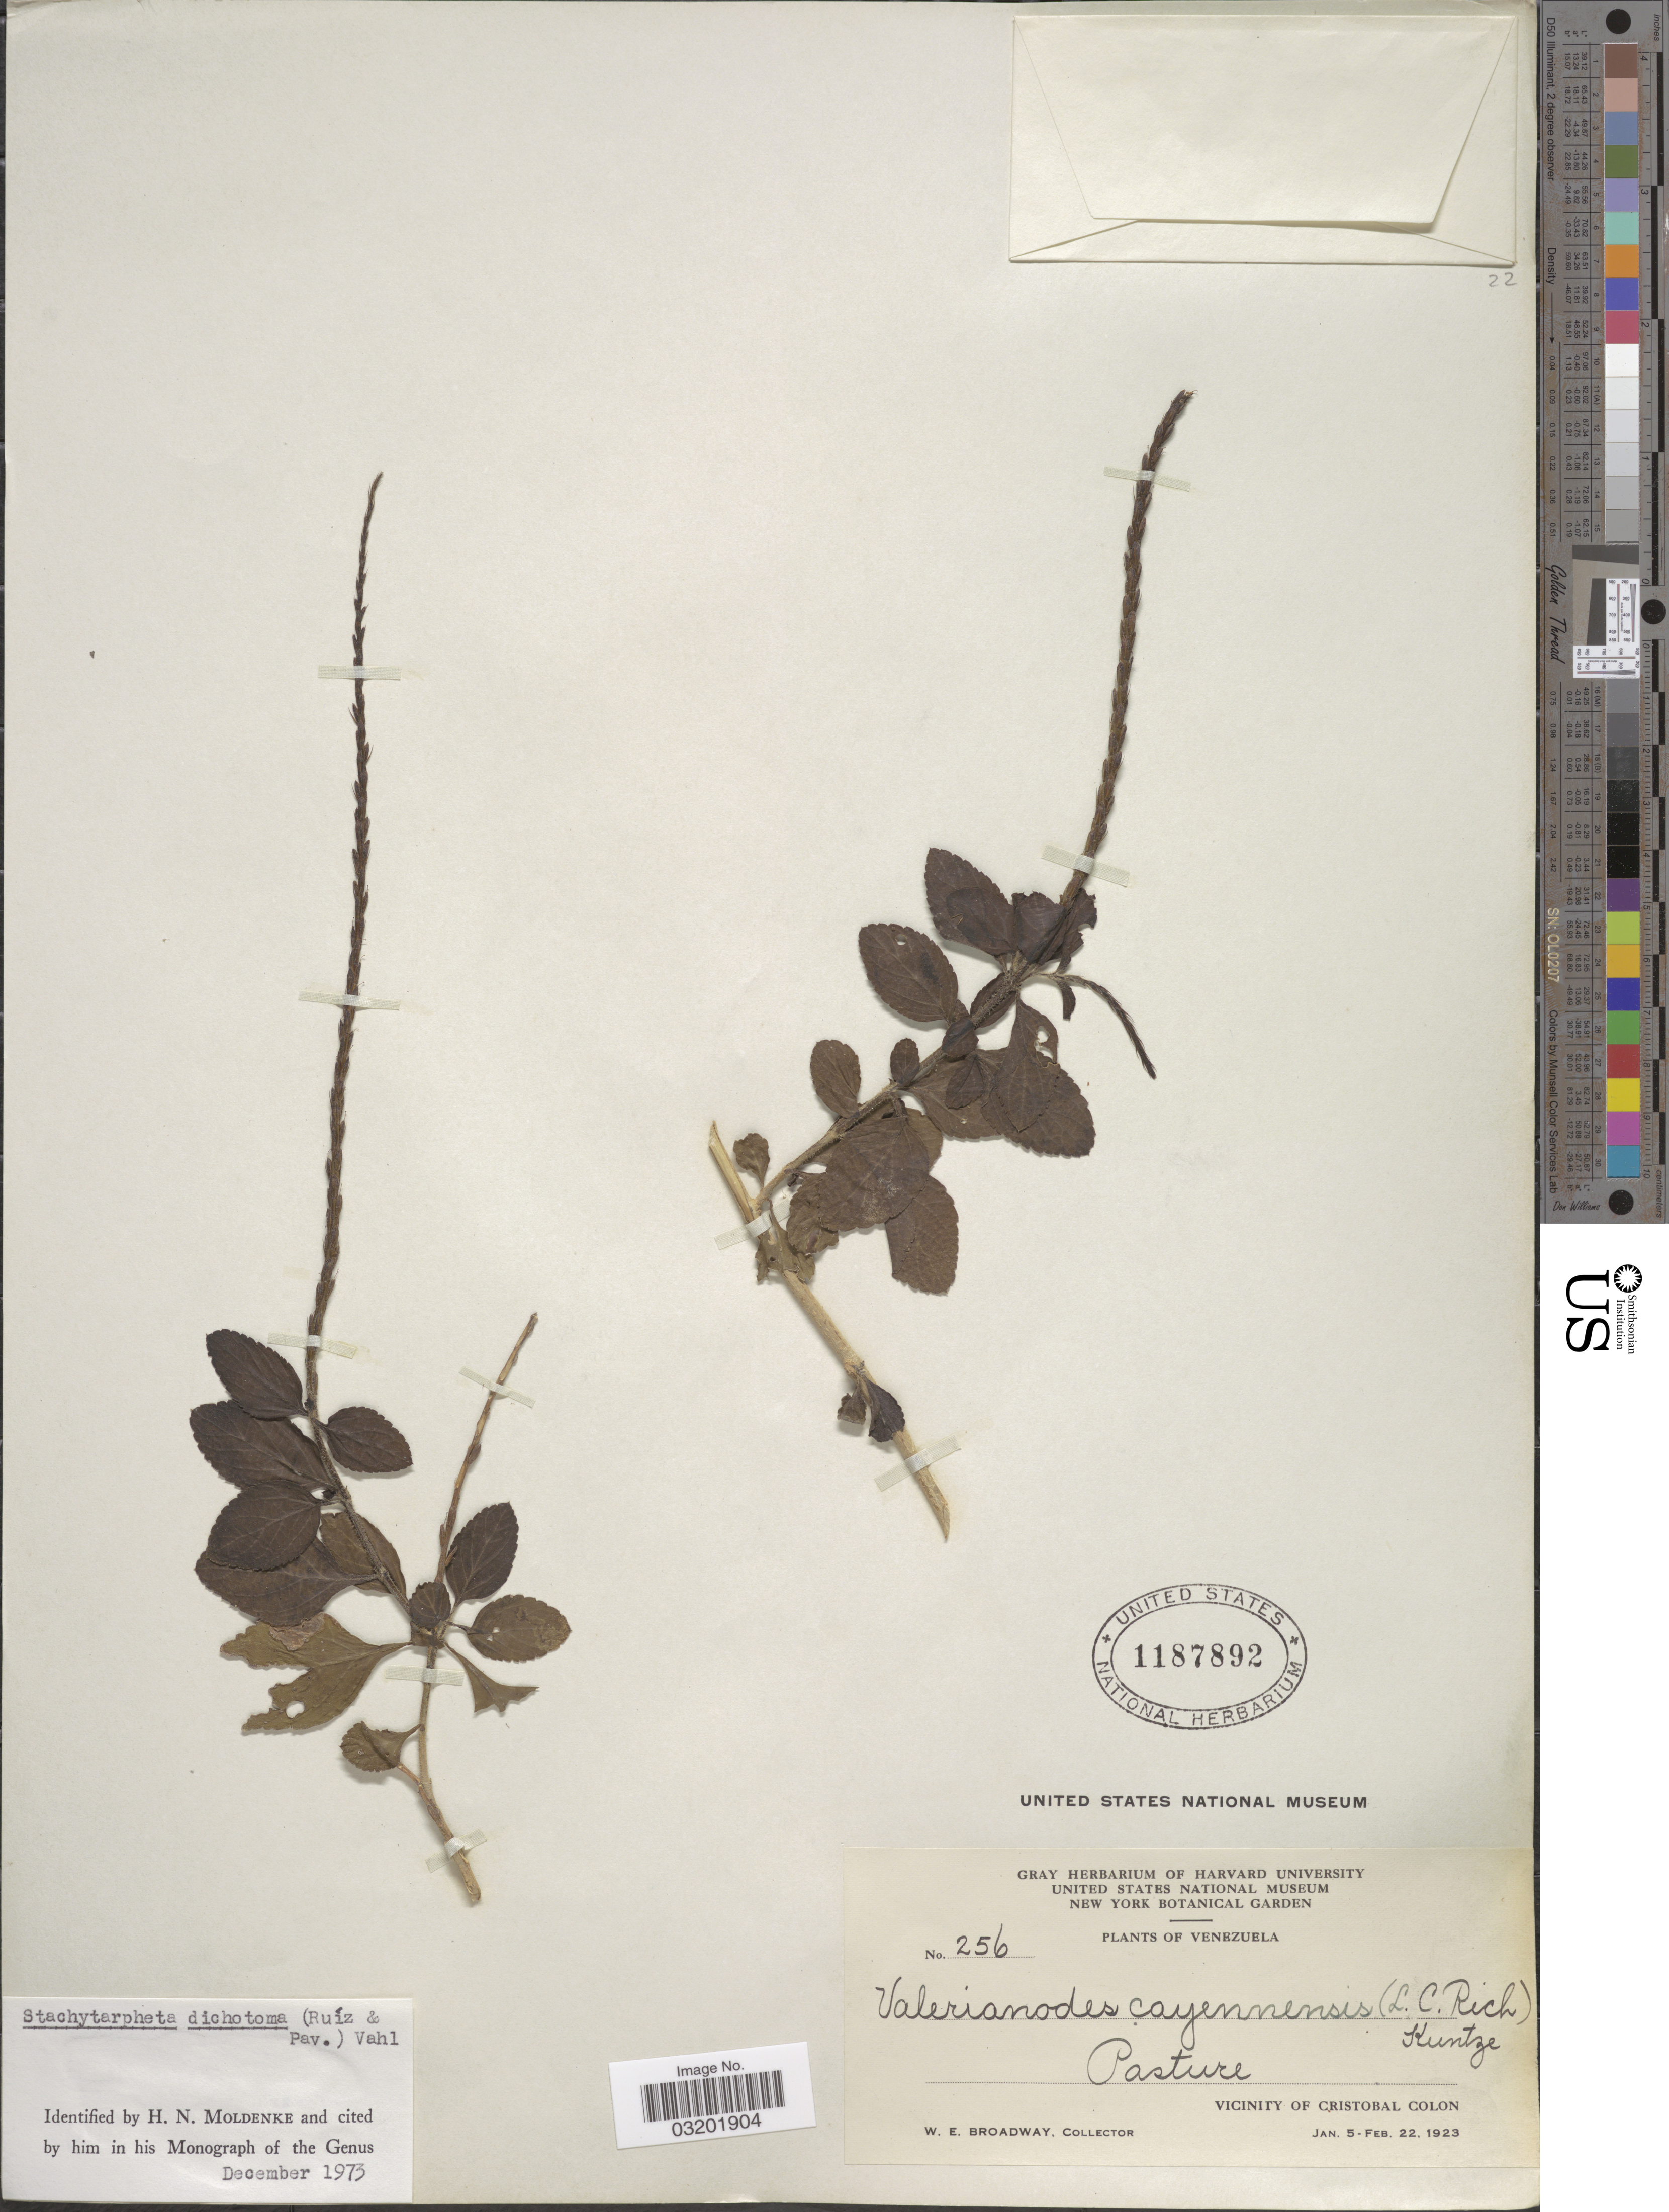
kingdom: Plantae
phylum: Tracheophyta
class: Magnoliopsida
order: Lamiales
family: Verbenaceae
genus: Stachytarpheta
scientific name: Stachytarpheta dichotoma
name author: (Ruiz & Pav.) Vahl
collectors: W. E. Broadway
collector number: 256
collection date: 1923-01-05/1923-02-22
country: Venezuela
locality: Vicinity of Cristobal Colon.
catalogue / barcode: US 1187892